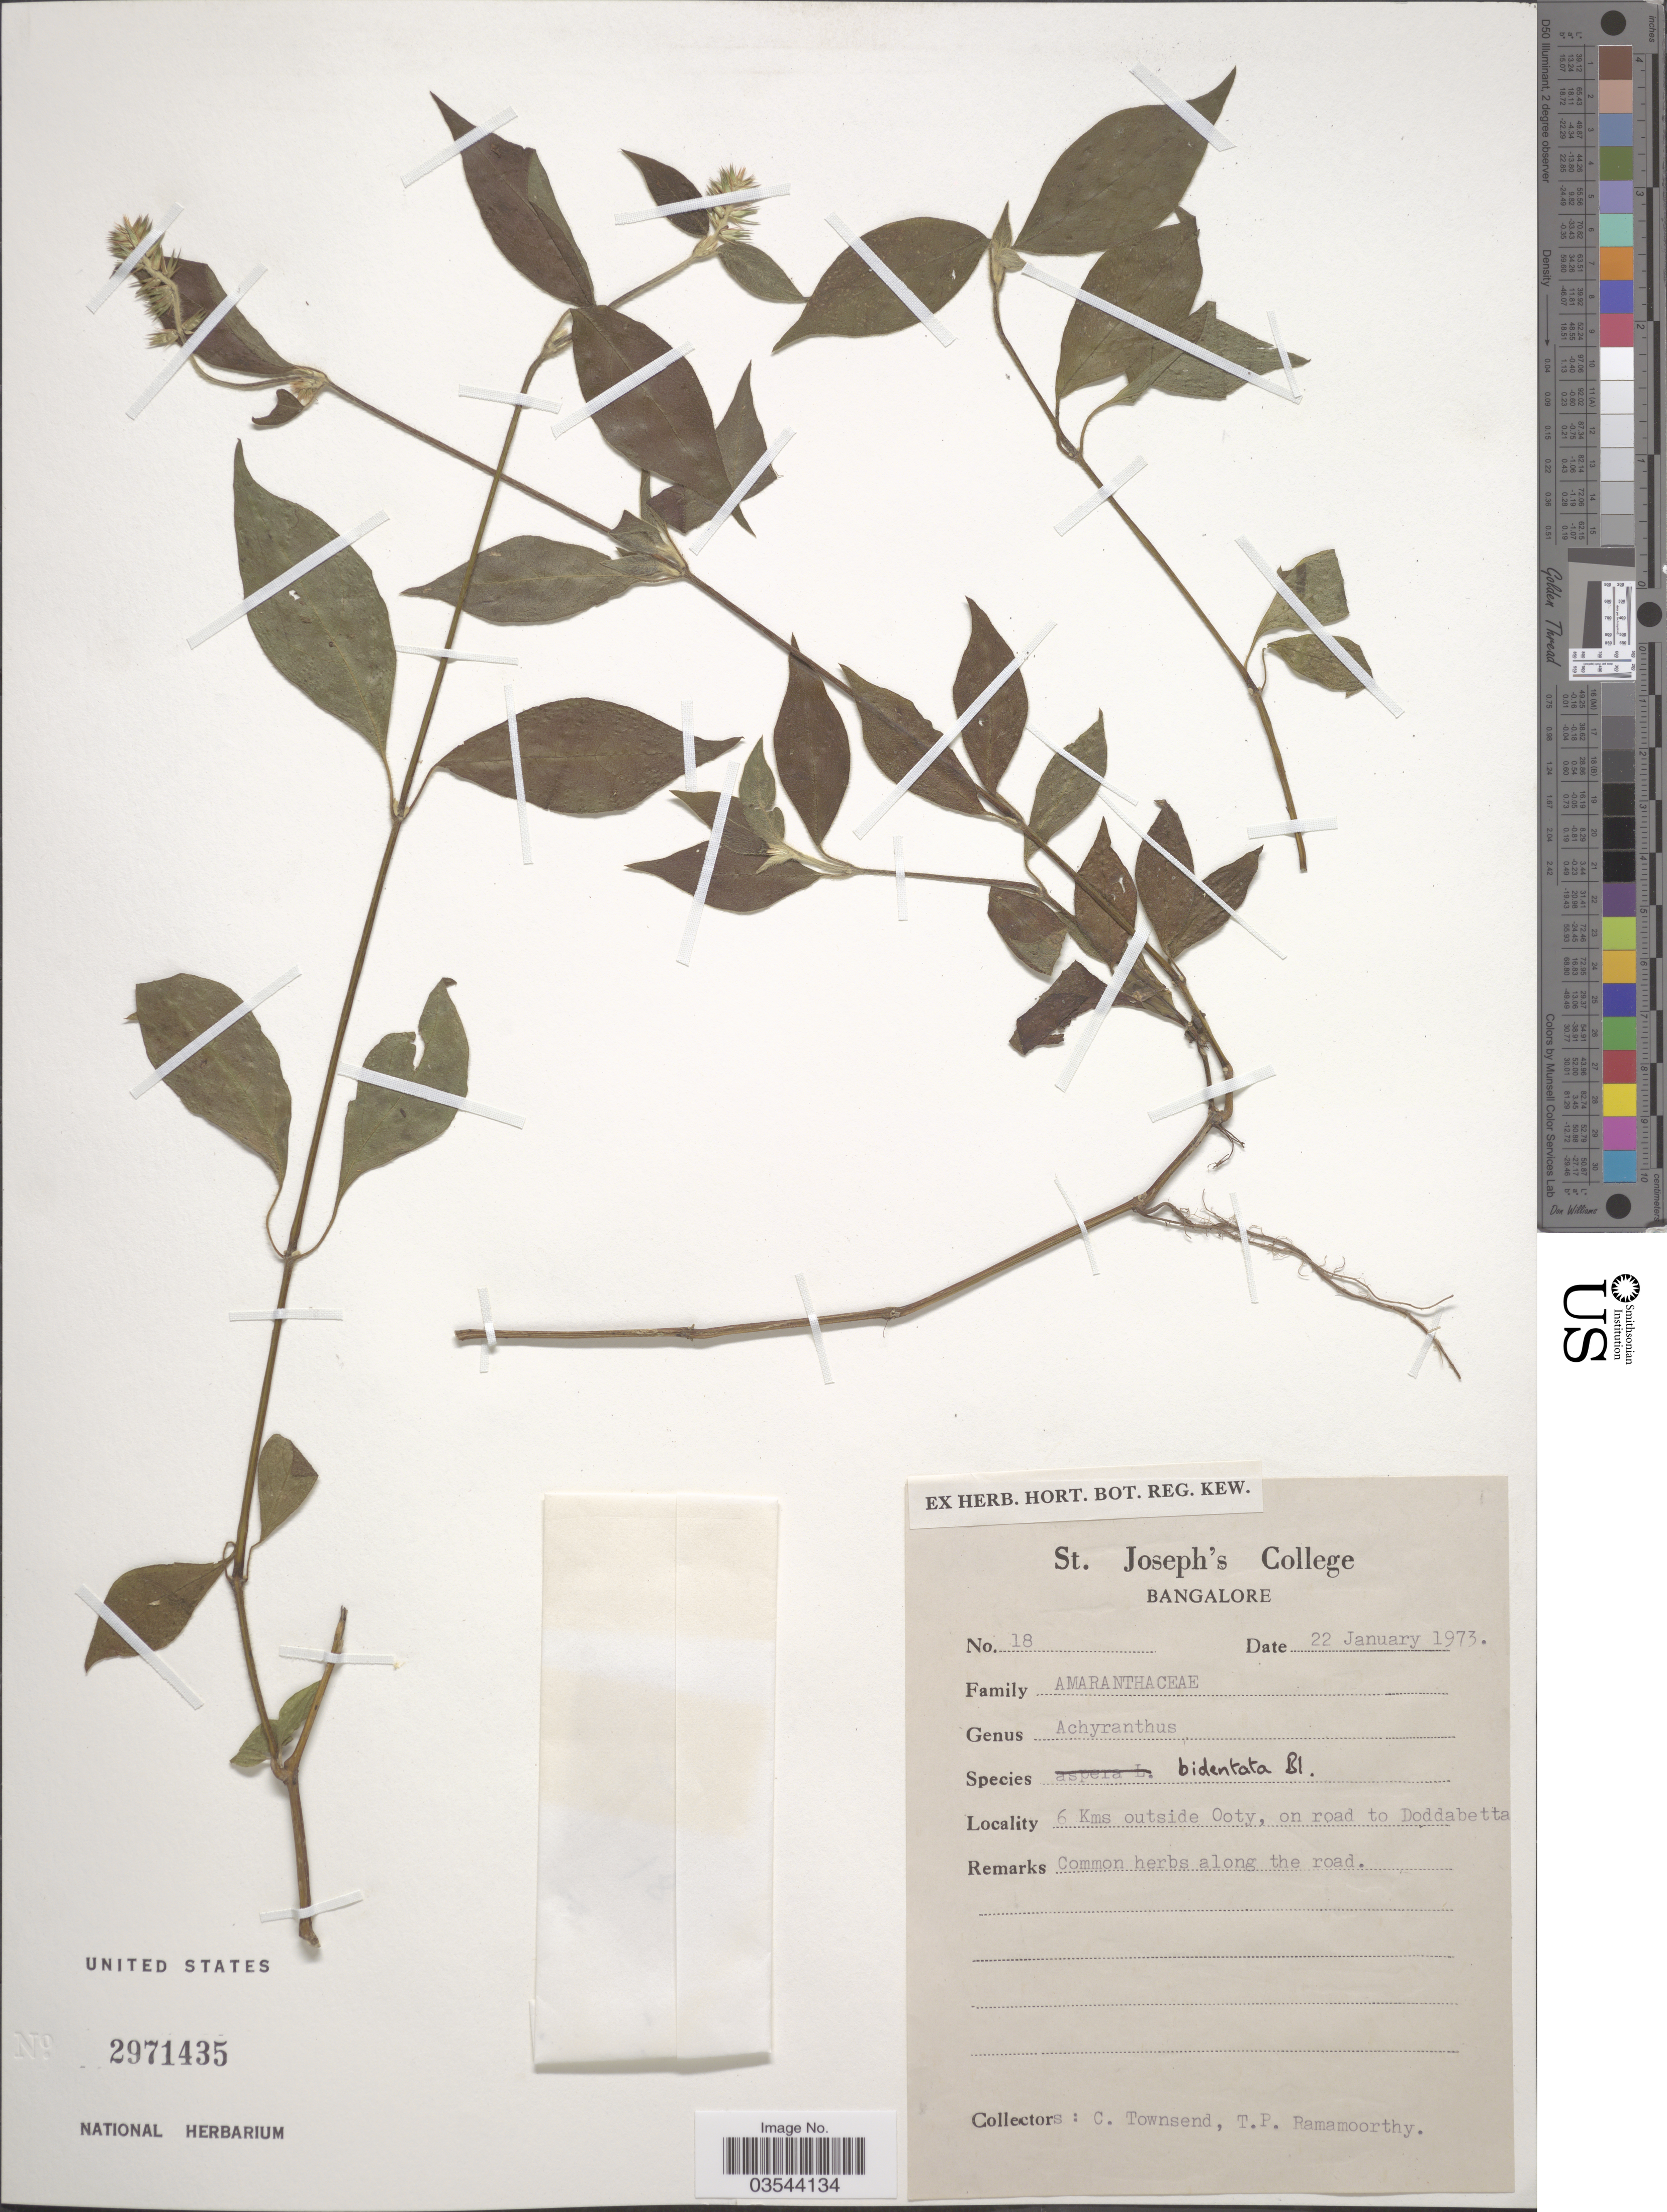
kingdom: Plantae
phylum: Tracheophyta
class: Magnoliopsida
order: Caryophyllales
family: Amaranthaceae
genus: Achyranthes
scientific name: Achyranthes bidentata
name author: Blume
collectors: C. Townsend & T. P. Ramamoorthy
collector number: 18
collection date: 1973-01-22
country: India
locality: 6 Kms outside Ooty, on road to Doddabetta.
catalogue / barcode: US 2971435